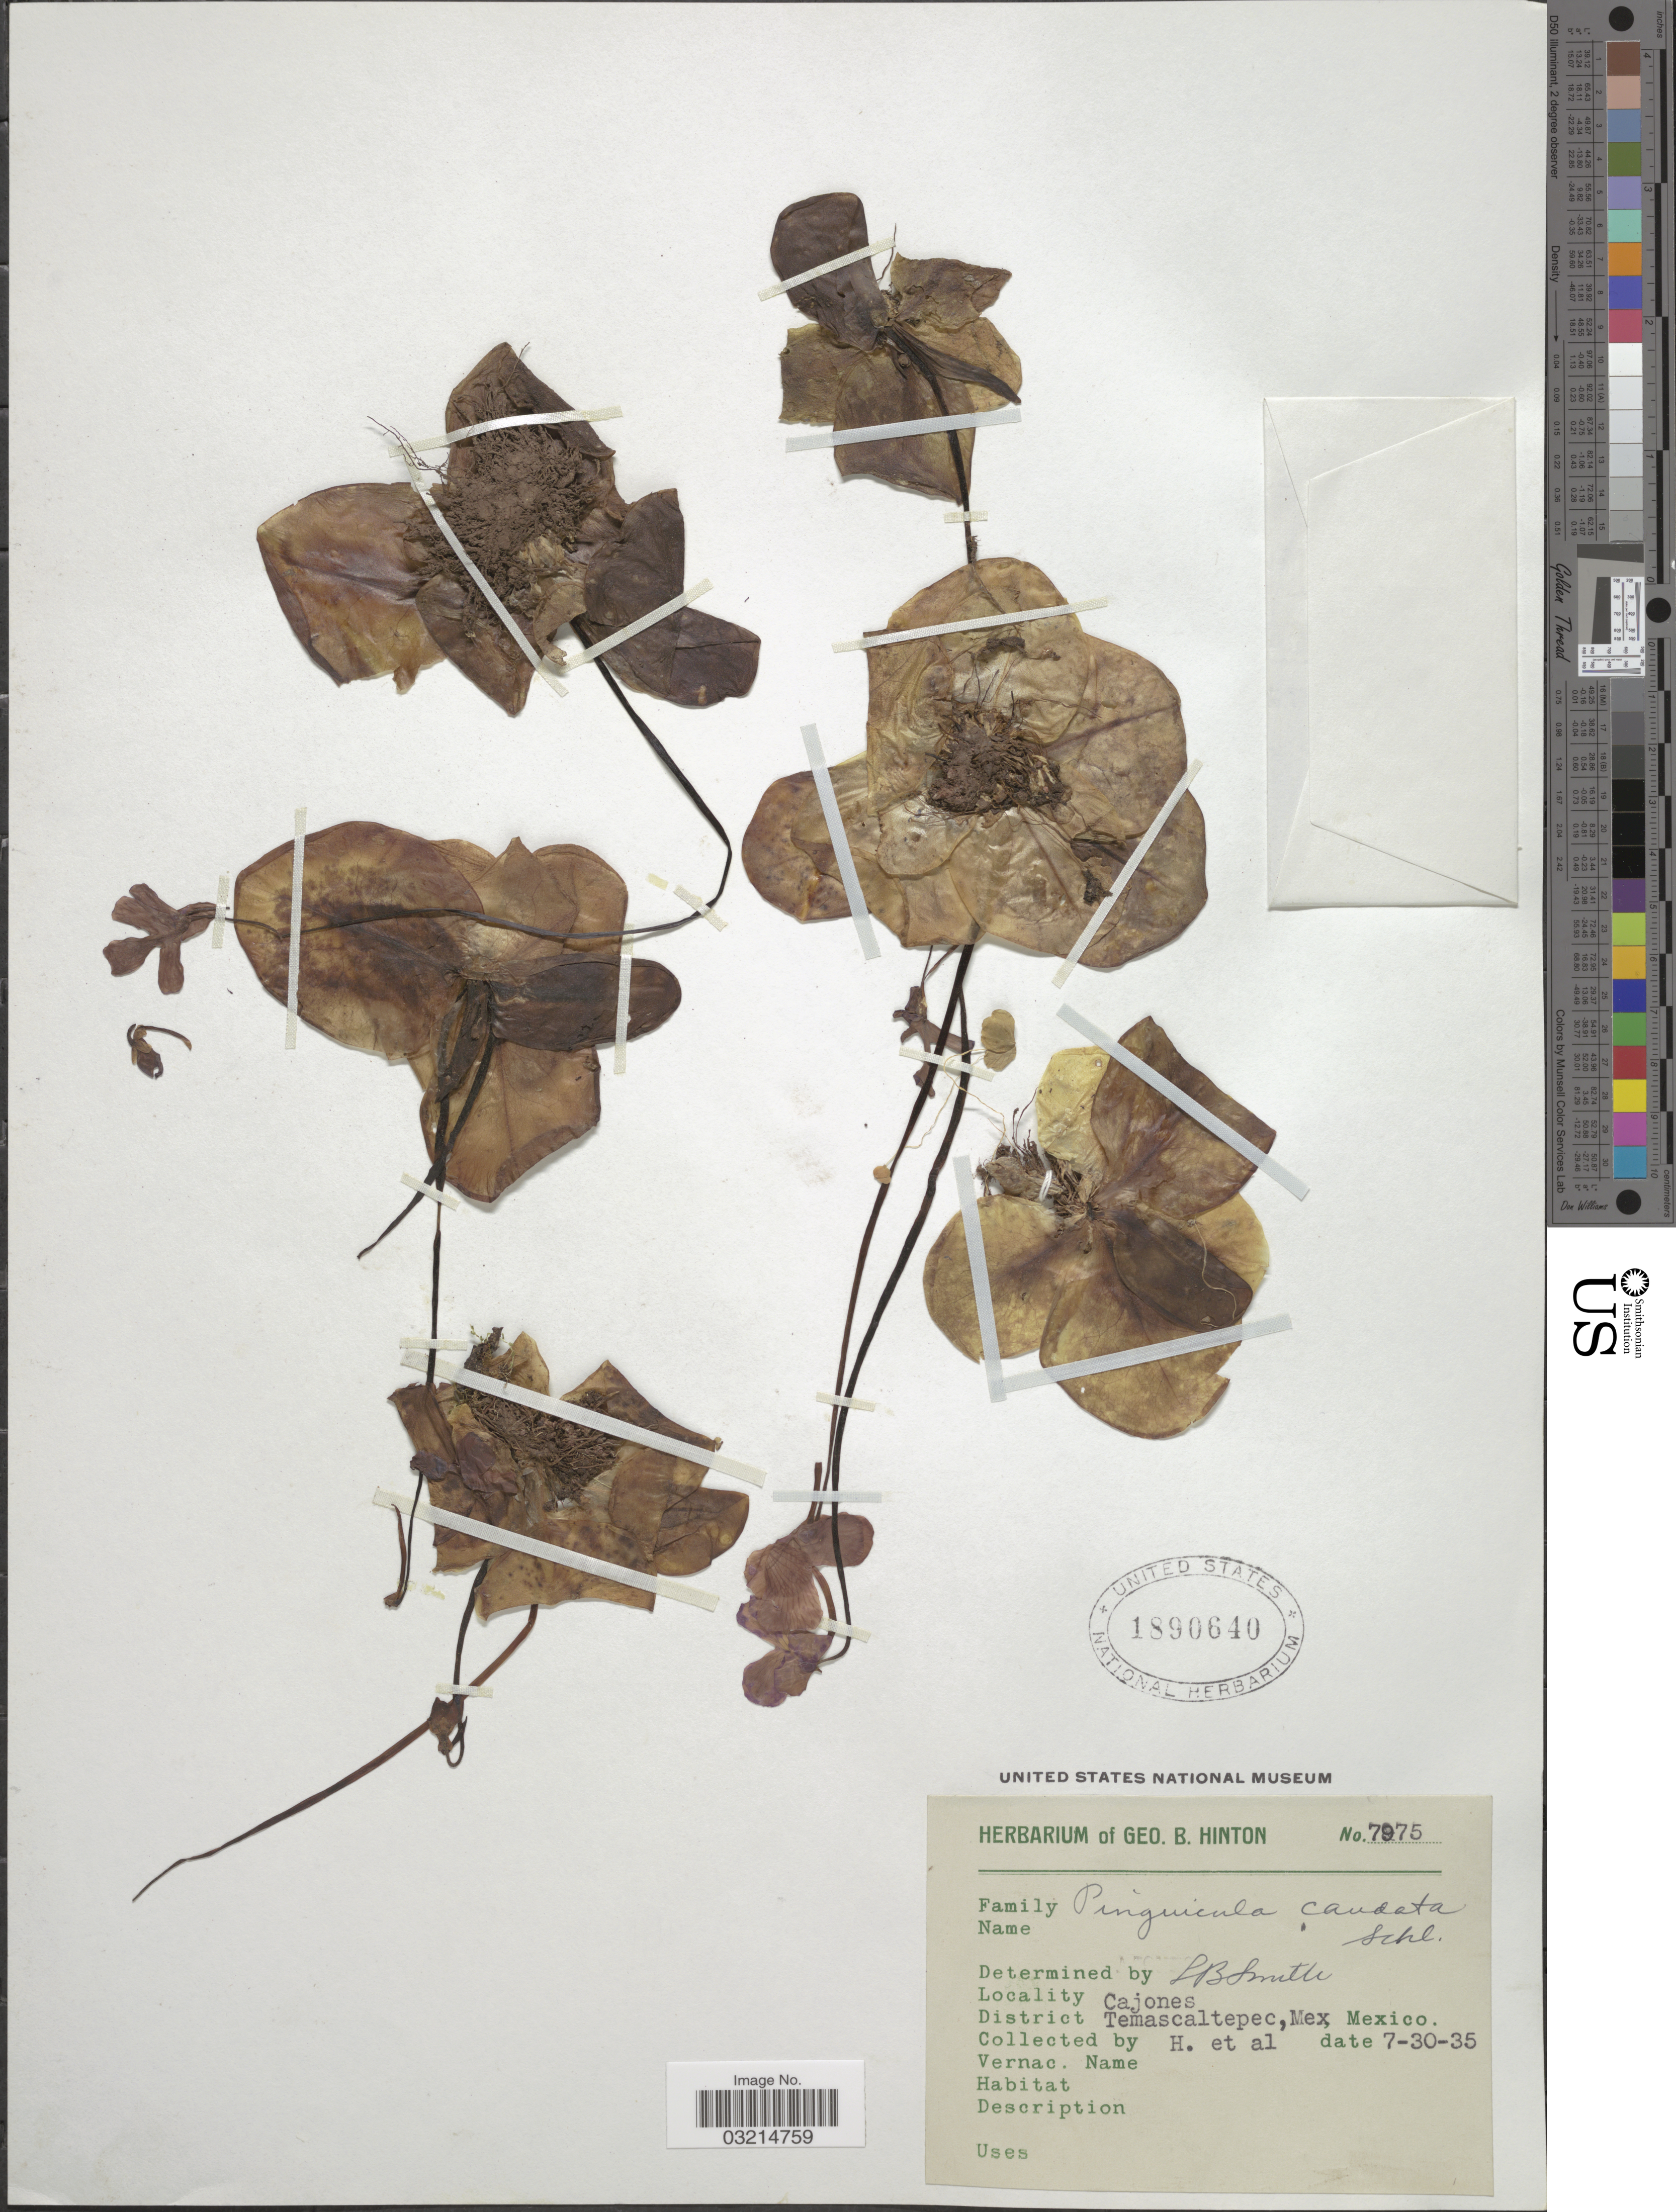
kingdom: Plantae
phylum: Tracheophyta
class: Magnoliopsida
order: Lamiales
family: Lentibulariaceae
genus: Pinguicula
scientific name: Pinguicula caudata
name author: Schltdl.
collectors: G. B. Hinton & et al.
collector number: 7975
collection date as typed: Transcribed d/m/y: 30/7/35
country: Mexico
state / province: México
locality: Cajones, District Temascaltepec.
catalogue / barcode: US 1890640